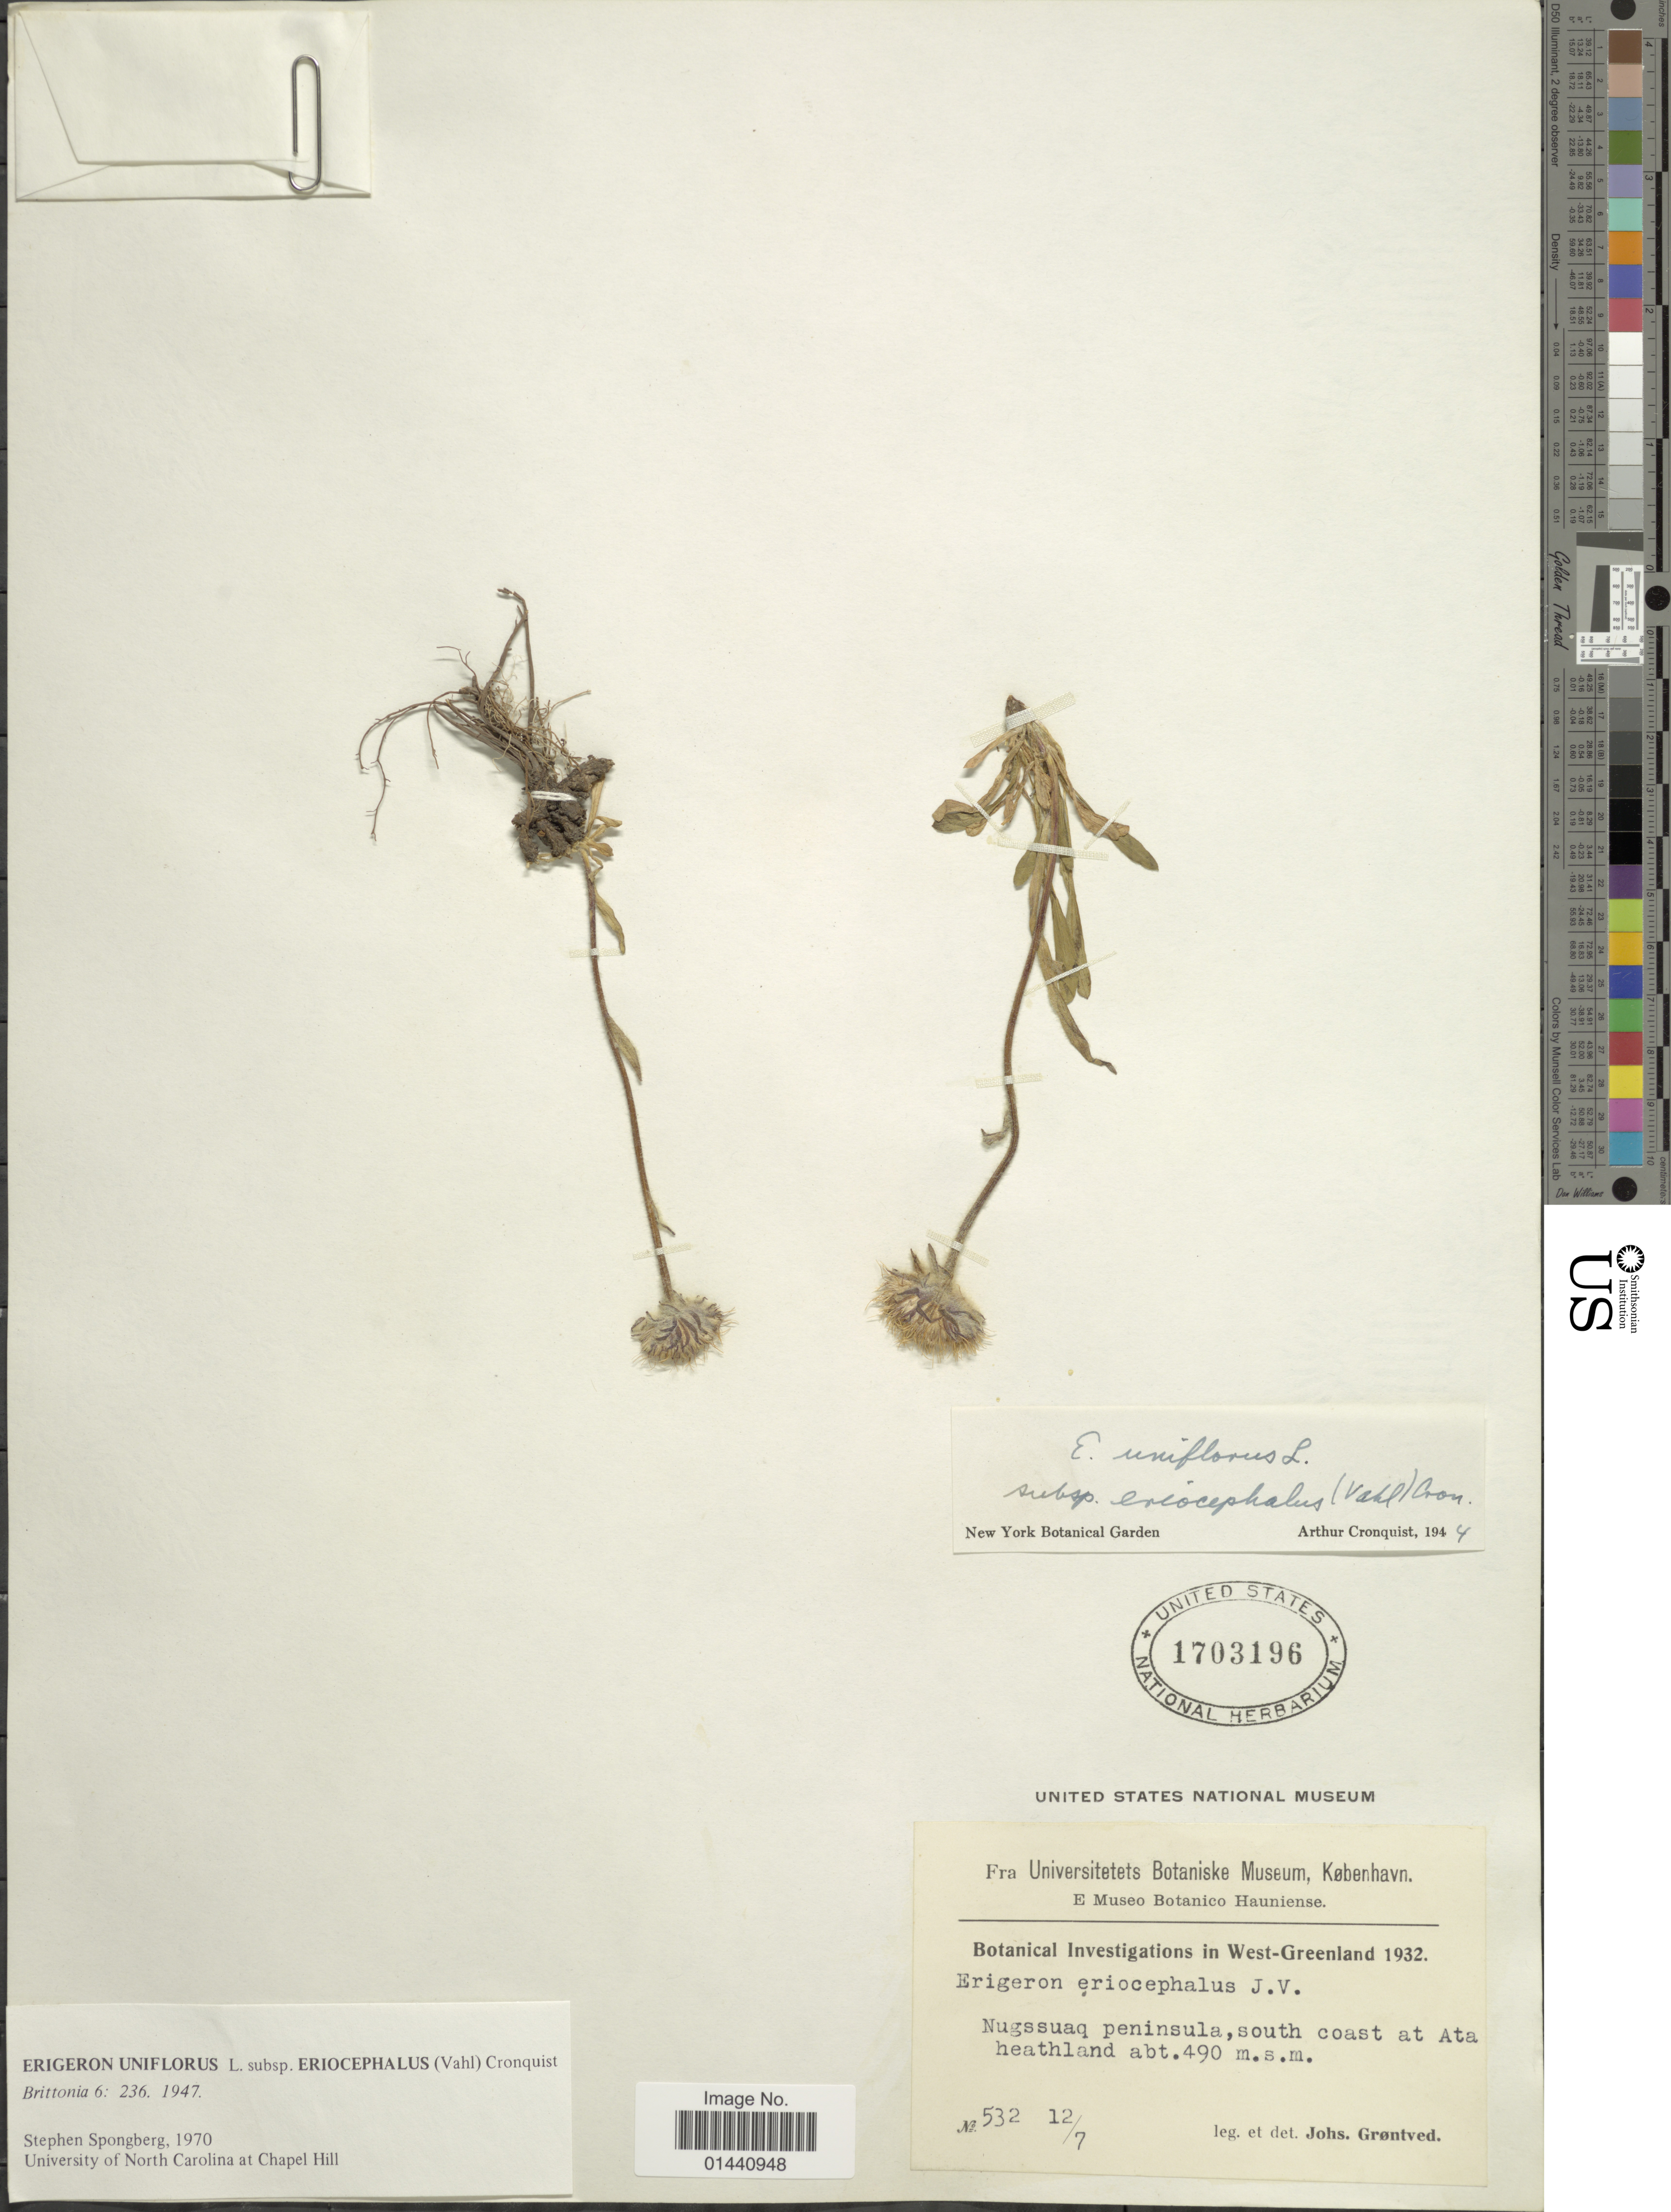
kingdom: Plantae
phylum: Tracheophyta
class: Magnoliopsida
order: Asterales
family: Asteraceae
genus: Erigeron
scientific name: Erigeron eriocephalus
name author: J. Vahl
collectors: J. Grøntved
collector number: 532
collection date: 1932-07-12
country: Greenland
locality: West-Greenland, Nugssuaq peninsula, south coast at Ata heathland.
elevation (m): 490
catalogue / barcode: US 1703196